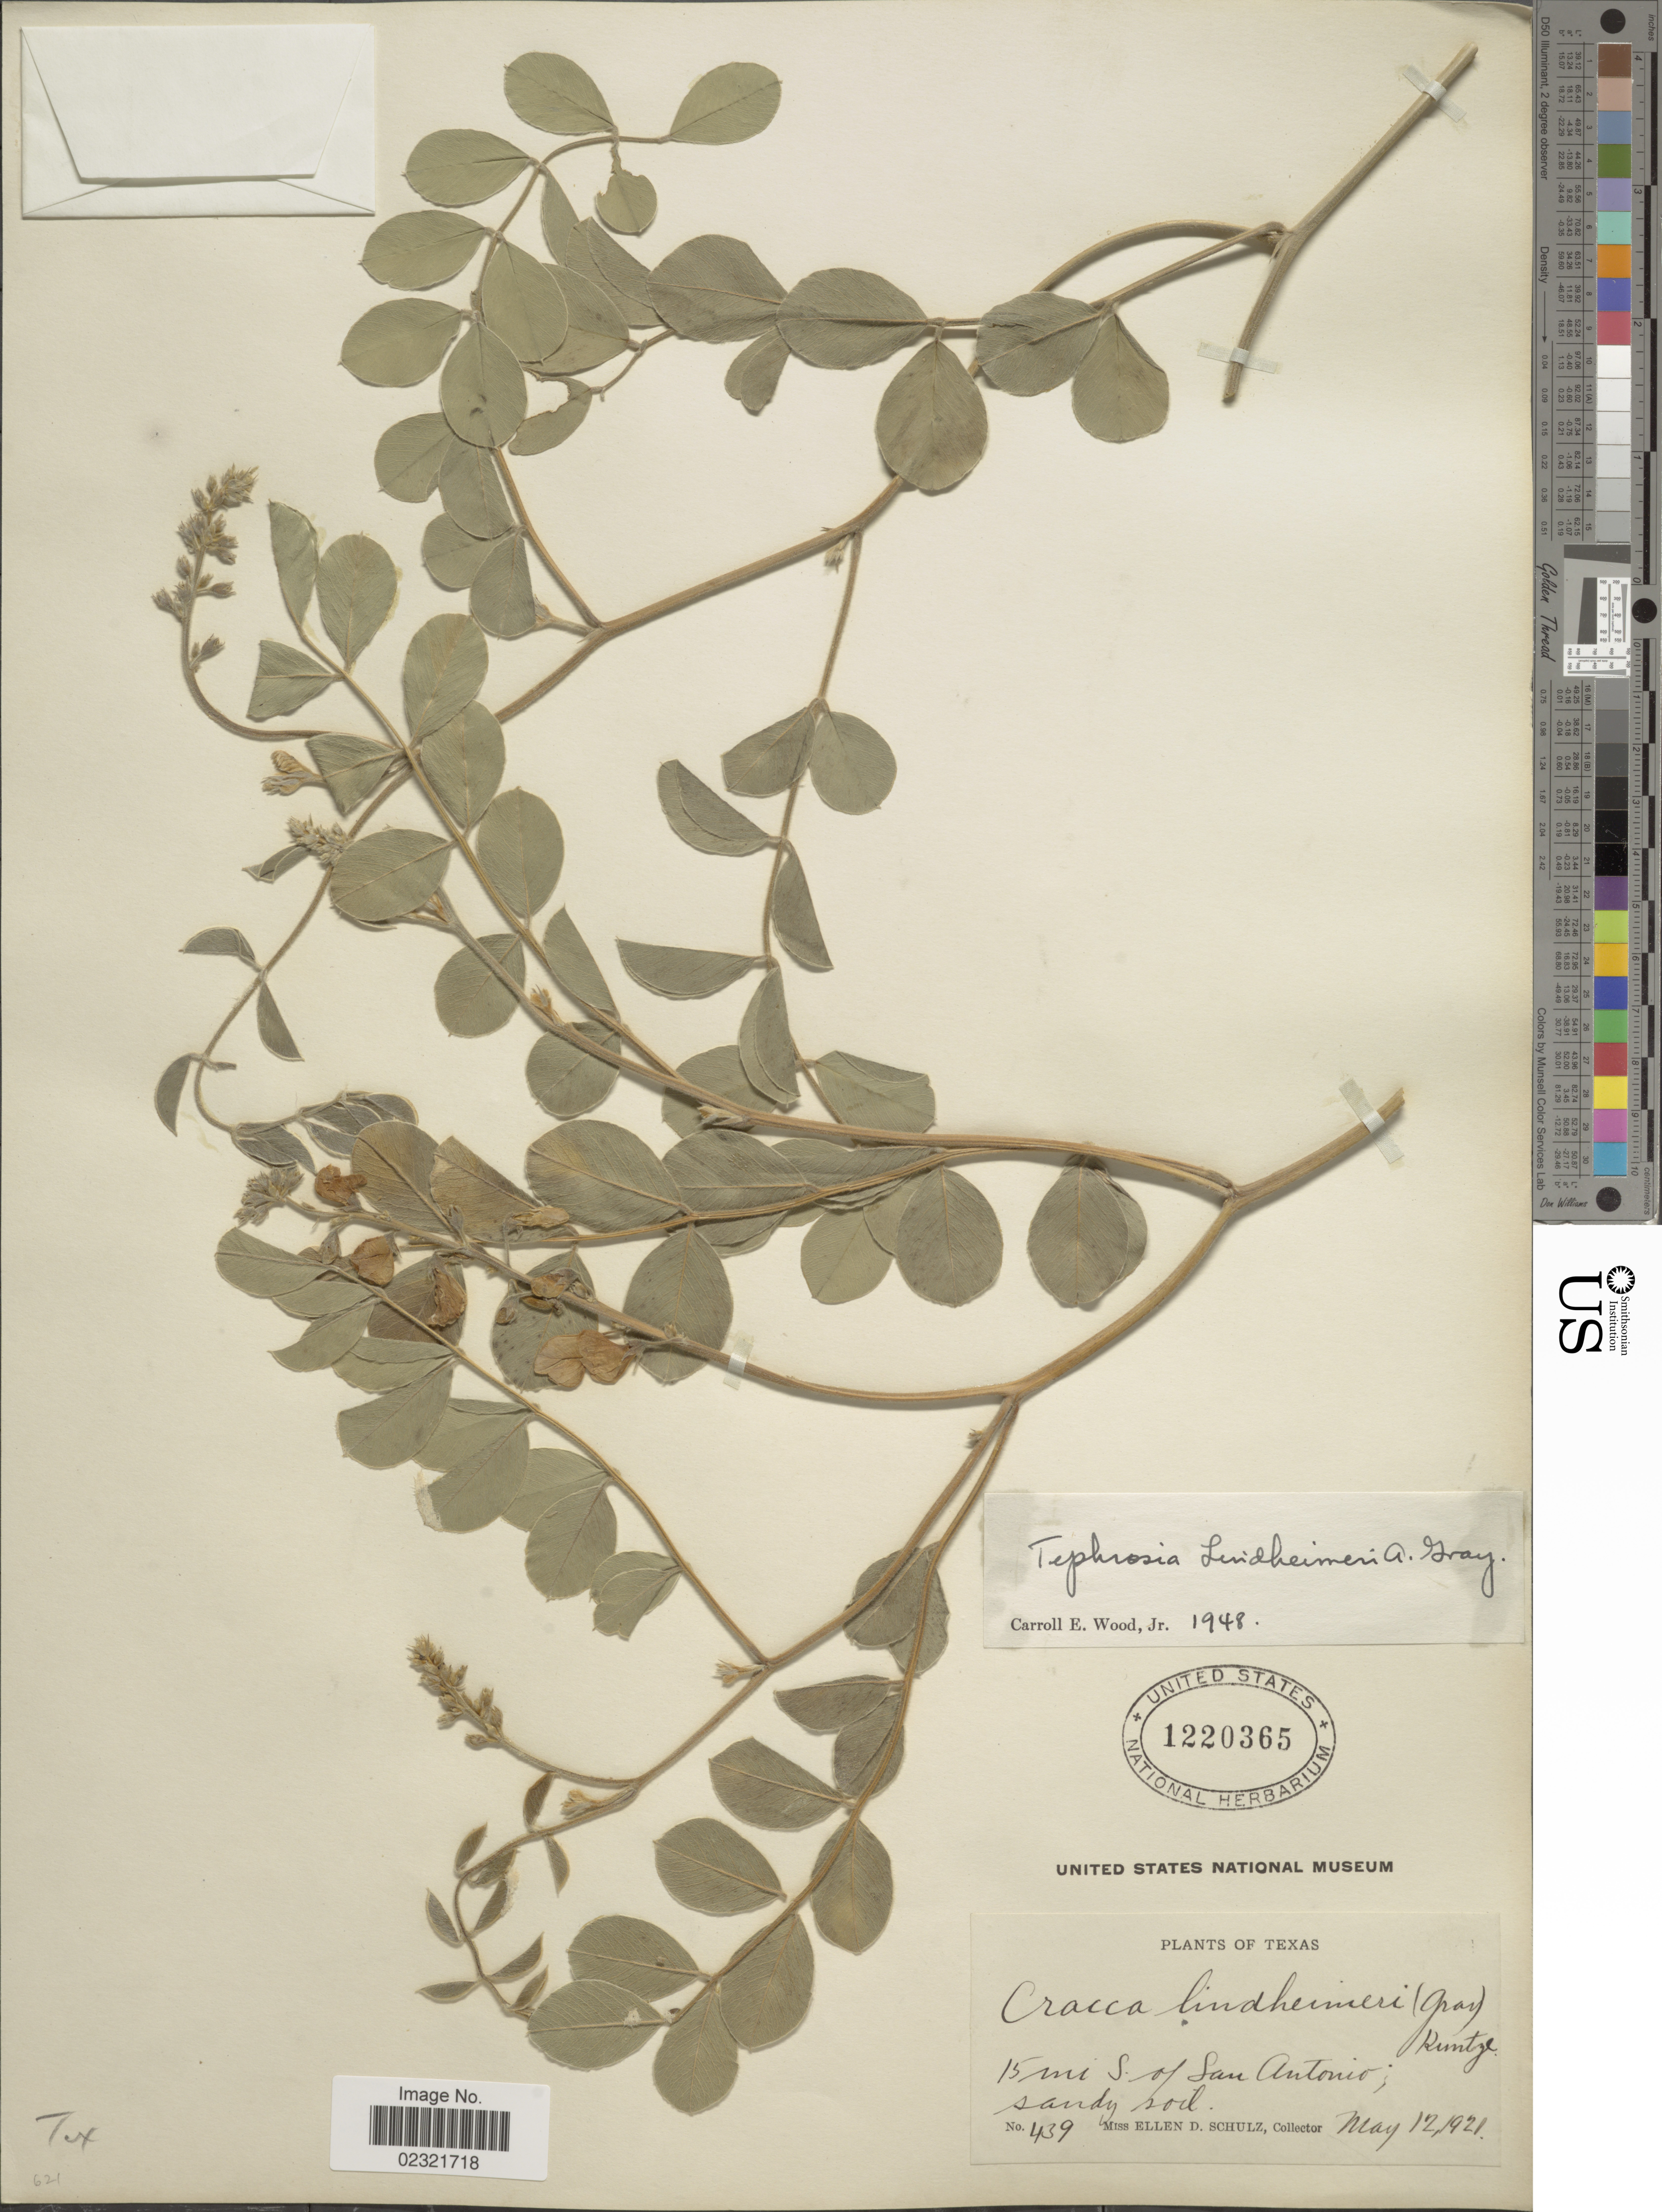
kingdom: Plantae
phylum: Tracheophyta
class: Magnoliopsida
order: Fabales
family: Fabaceae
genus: Tephrosia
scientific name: Tephrosia lindheimeri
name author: A. Gray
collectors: E. D. Schulz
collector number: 439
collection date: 1921-05-12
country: United States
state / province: Texas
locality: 15 mi S of San Antonio; sandy soil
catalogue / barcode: US 1220365